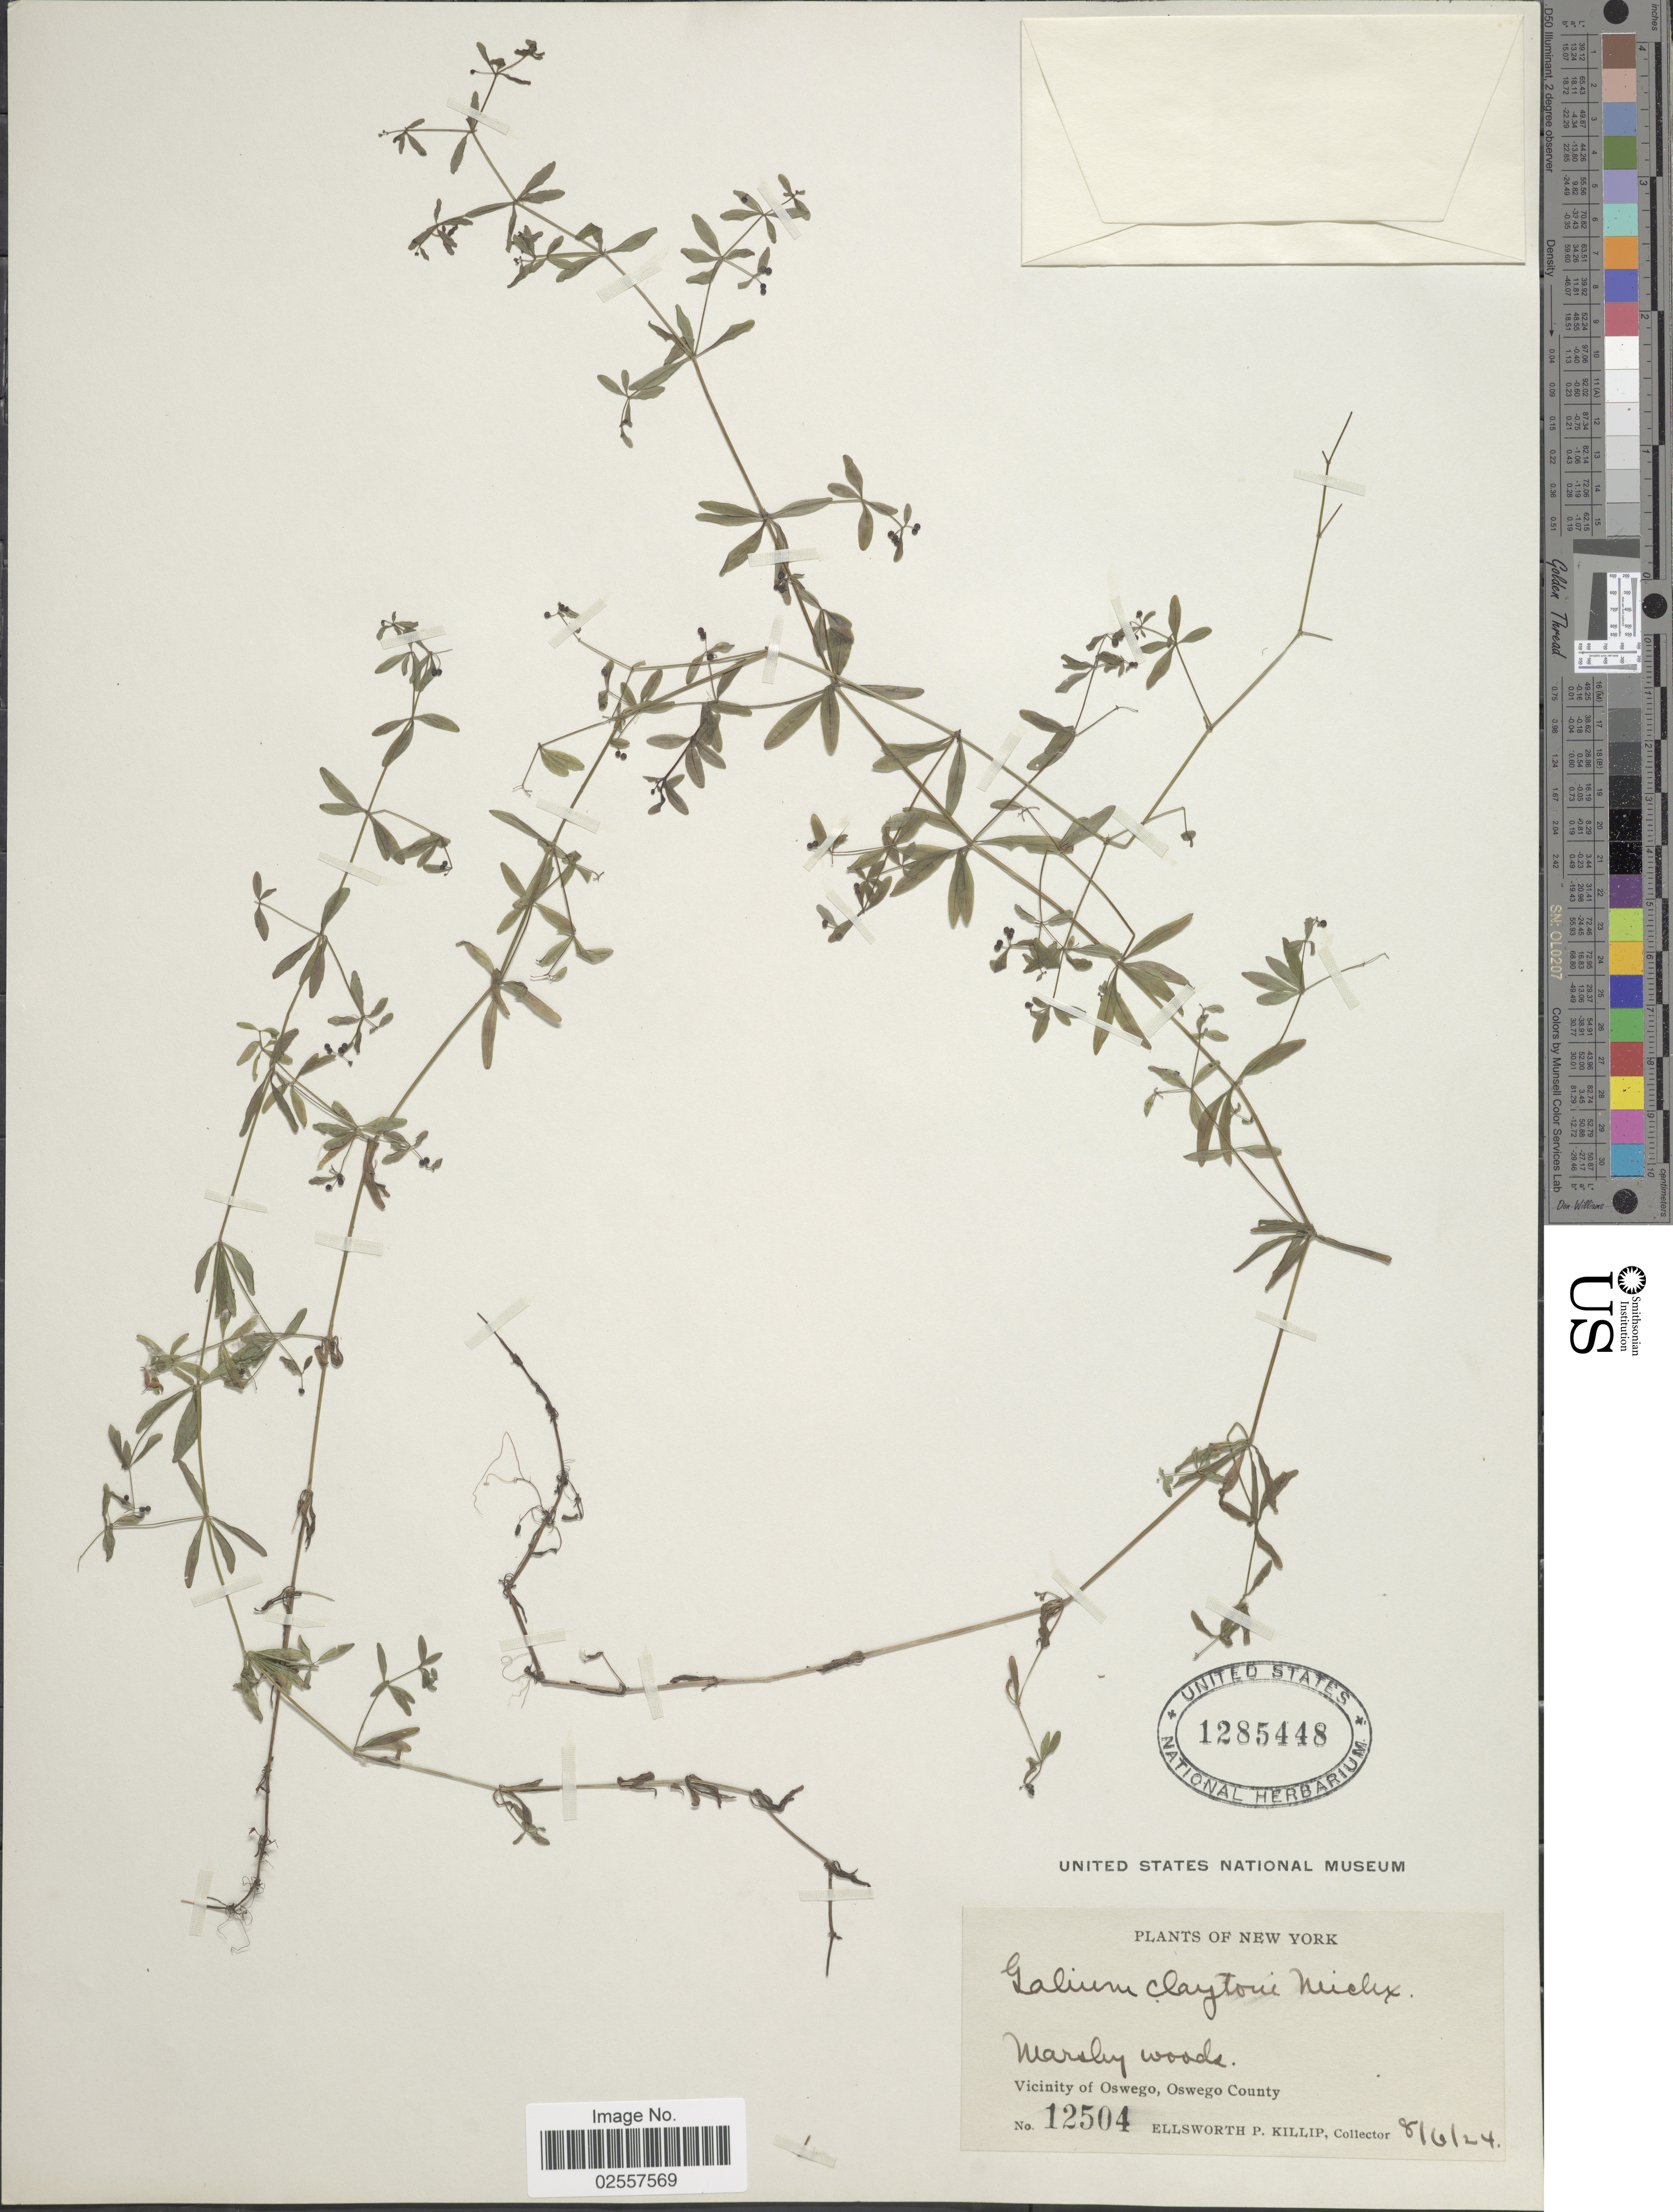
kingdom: Plantae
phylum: Tracheophyta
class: Magnoliopsida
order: Gentianales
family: Rubiaceae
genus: Galium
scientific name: Galium claytoni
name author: Michx.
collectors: E. P. Killip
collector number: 12504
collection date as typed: Transcribed d/m/y: 6/8/24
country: United States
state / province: New York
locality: Marshy woods, Vicinity of Oswego, Oswego County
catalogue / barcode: US 1285448